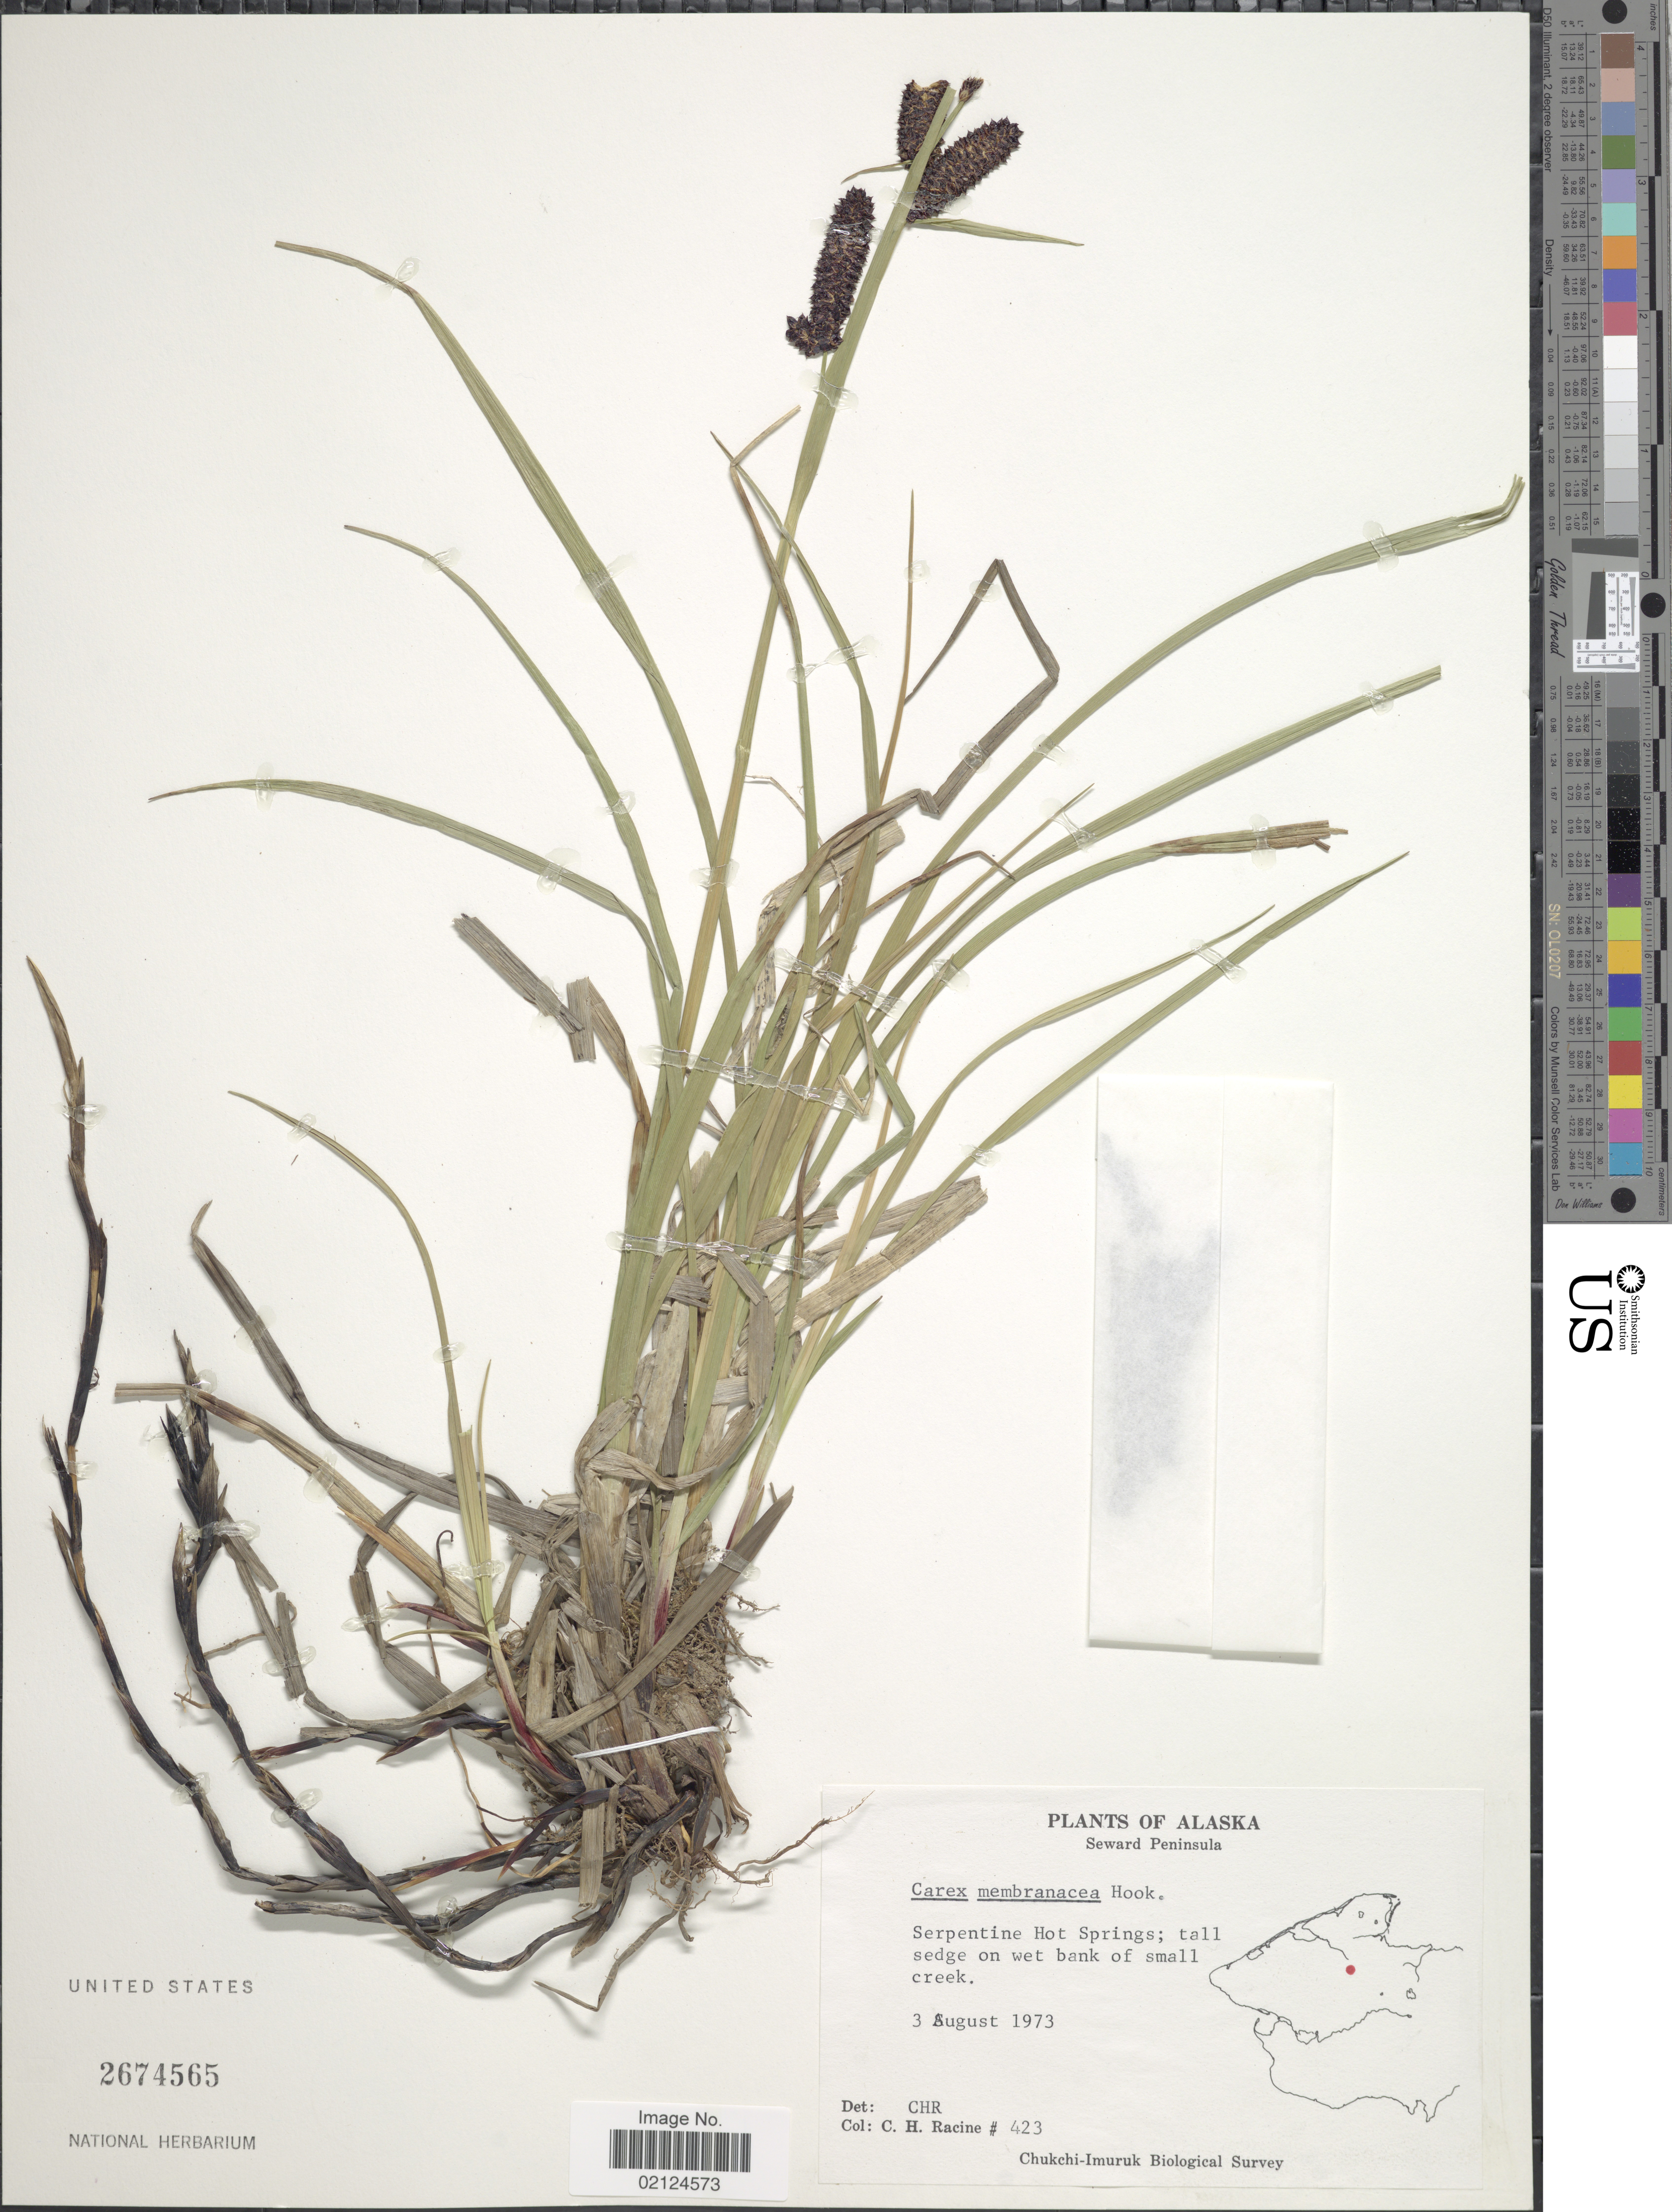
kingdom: Plantae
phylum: Tracheophyta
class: Liliopsida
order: Poales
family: Cyperaceae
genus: Carex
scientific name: Carex membranacea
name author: Hook.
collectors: C. Racine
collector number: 423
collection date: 1973-08-03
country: United States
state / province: Alaska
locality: Seward Peninsula, Serpentine Hot Springs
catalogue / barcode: US 2674565